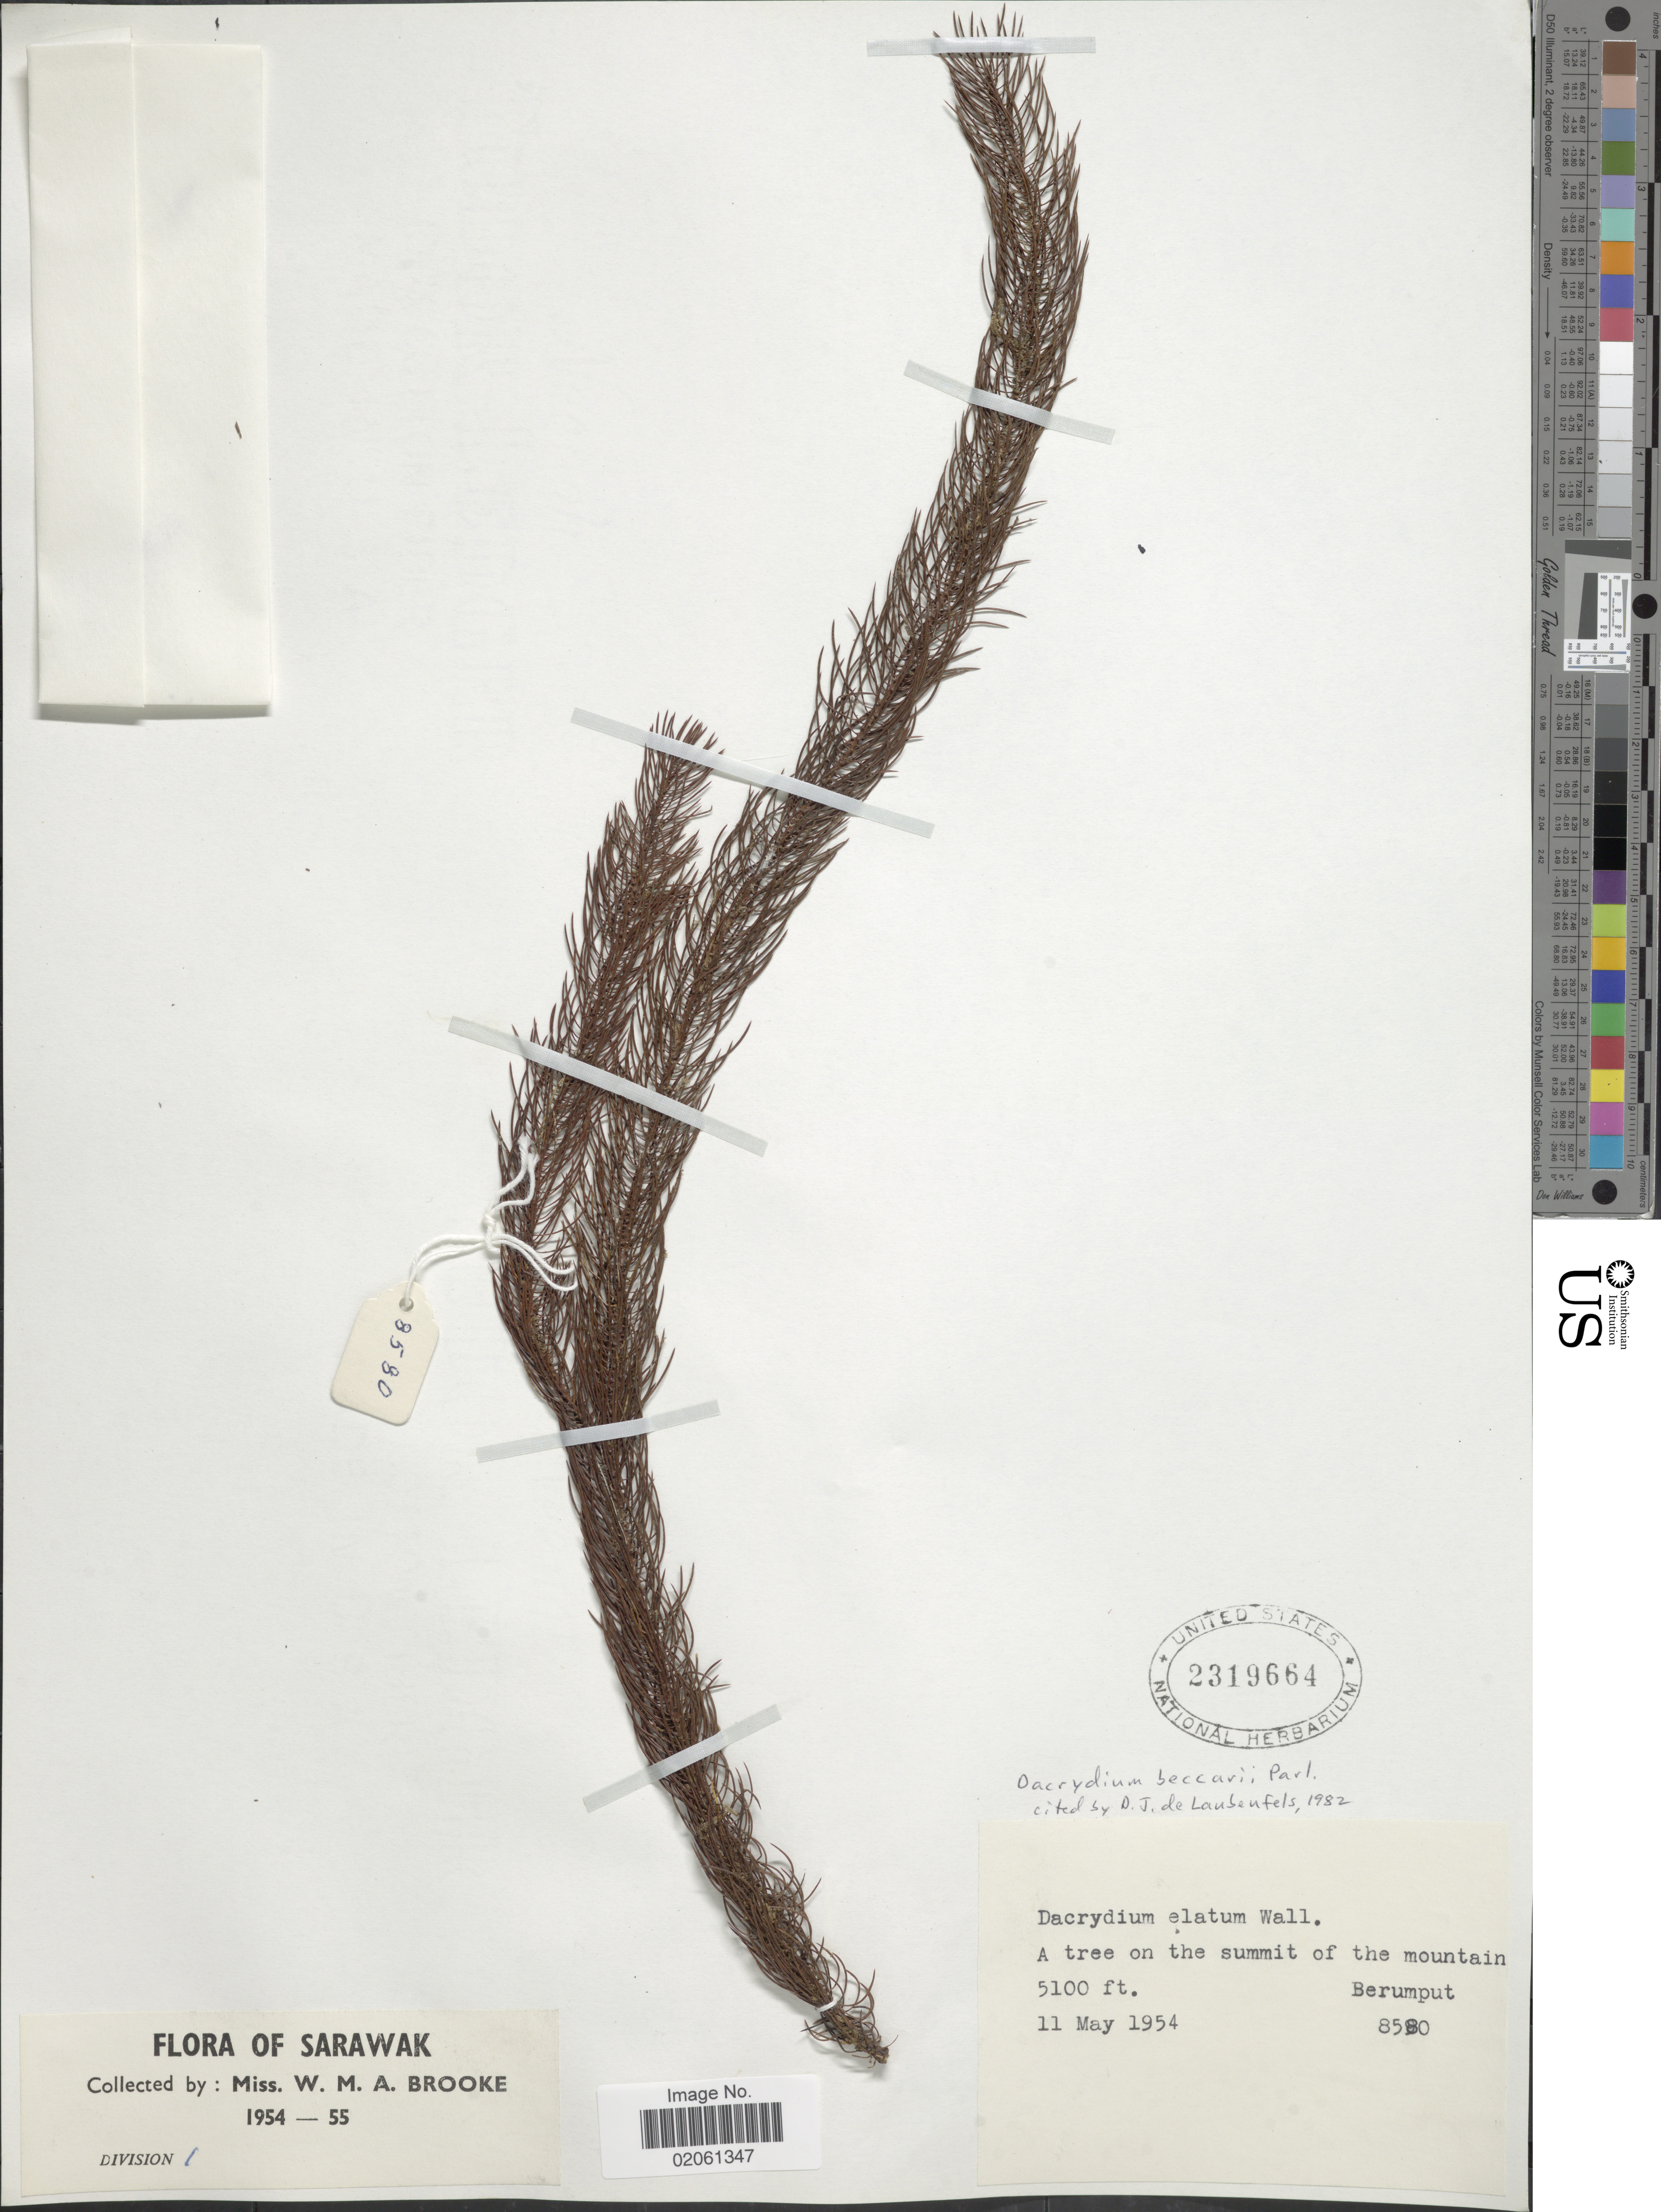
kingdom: Plantae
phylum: Tracheophyta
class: Pinopsida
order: Pinales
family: Podocarpaceae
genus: Dacrydium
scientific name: Dacrydium beccarii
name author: Parl.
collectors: W. Brooke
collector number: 8580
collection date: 1954-05-11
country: Malaysia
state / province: Sarawak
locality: Division 1. summit of the mountain Beramput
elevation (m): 1554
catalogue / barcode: US 2319664